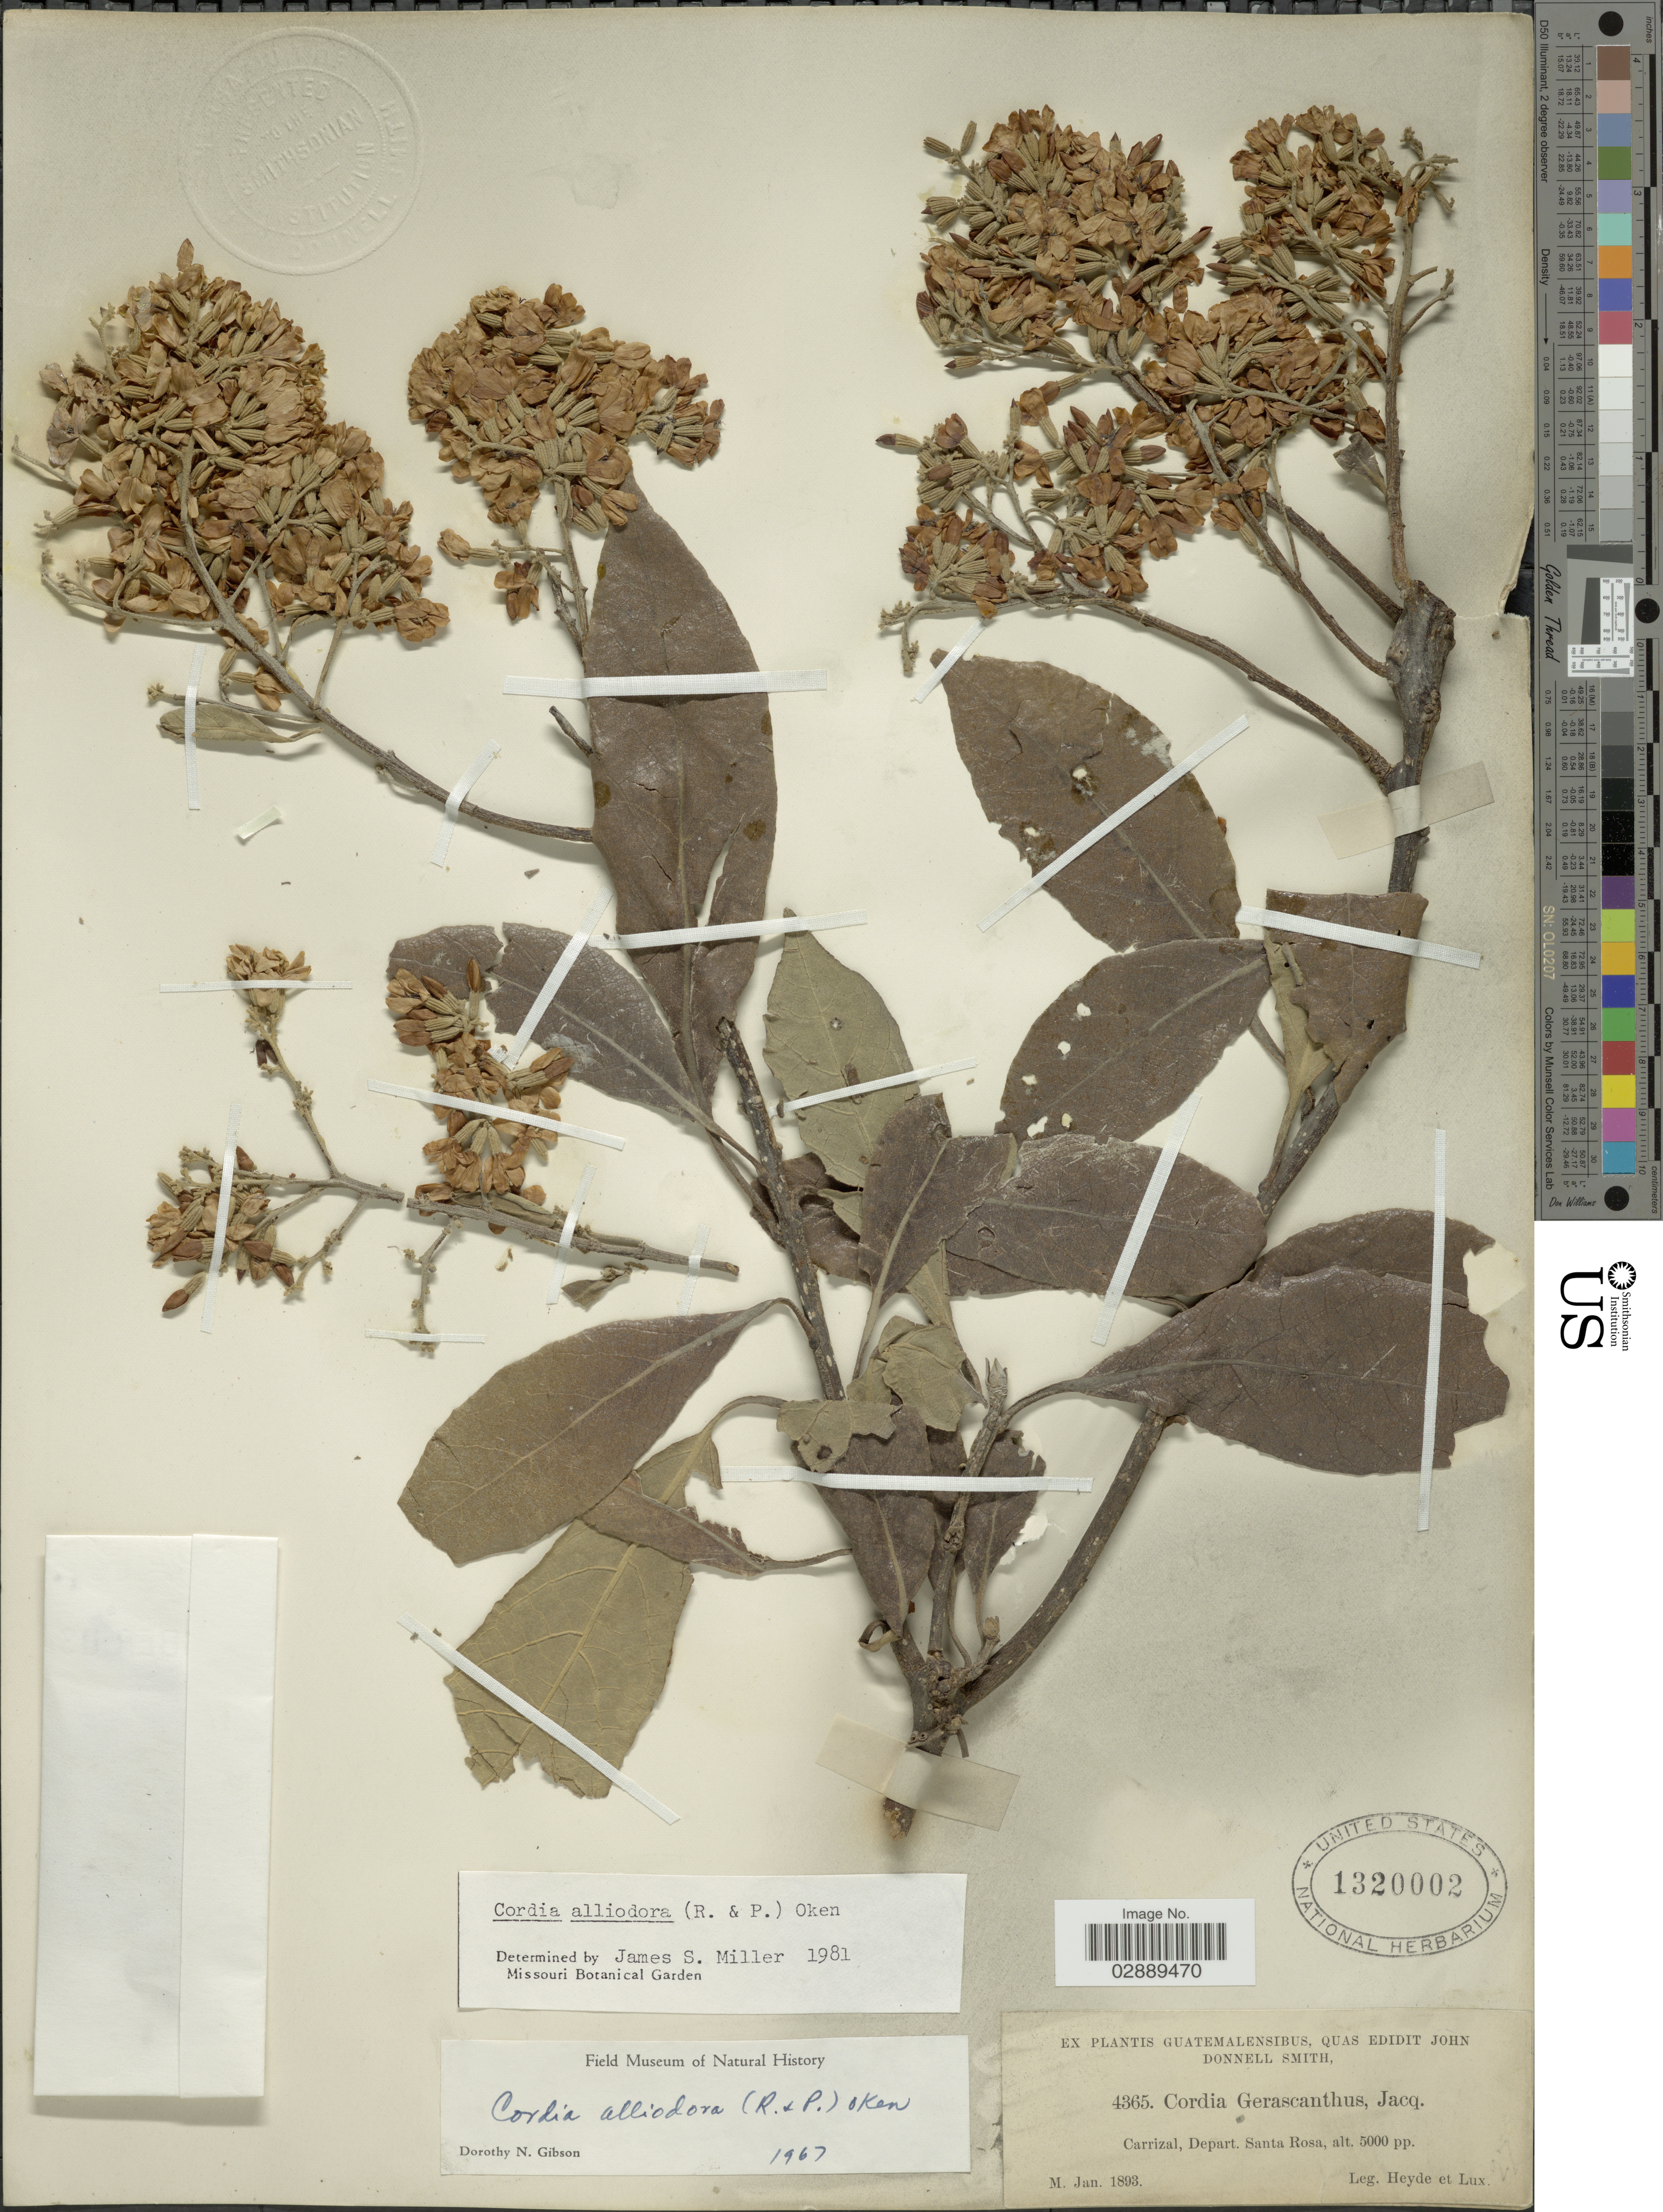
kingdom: Plantae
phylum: Tracheophyta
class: Magnoliopsida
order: Boraginales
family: Cordiaceae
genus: Cordia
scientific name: Cordia alliodora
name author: (Ruiz & Pav.) Oken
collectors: Heyde & Lux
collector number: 4365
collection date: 1893-01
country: Guatemala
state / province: Santa Rosa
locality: Carrizal, Depart. Santa Rosa.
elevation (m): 1524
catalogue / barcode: US 1320002